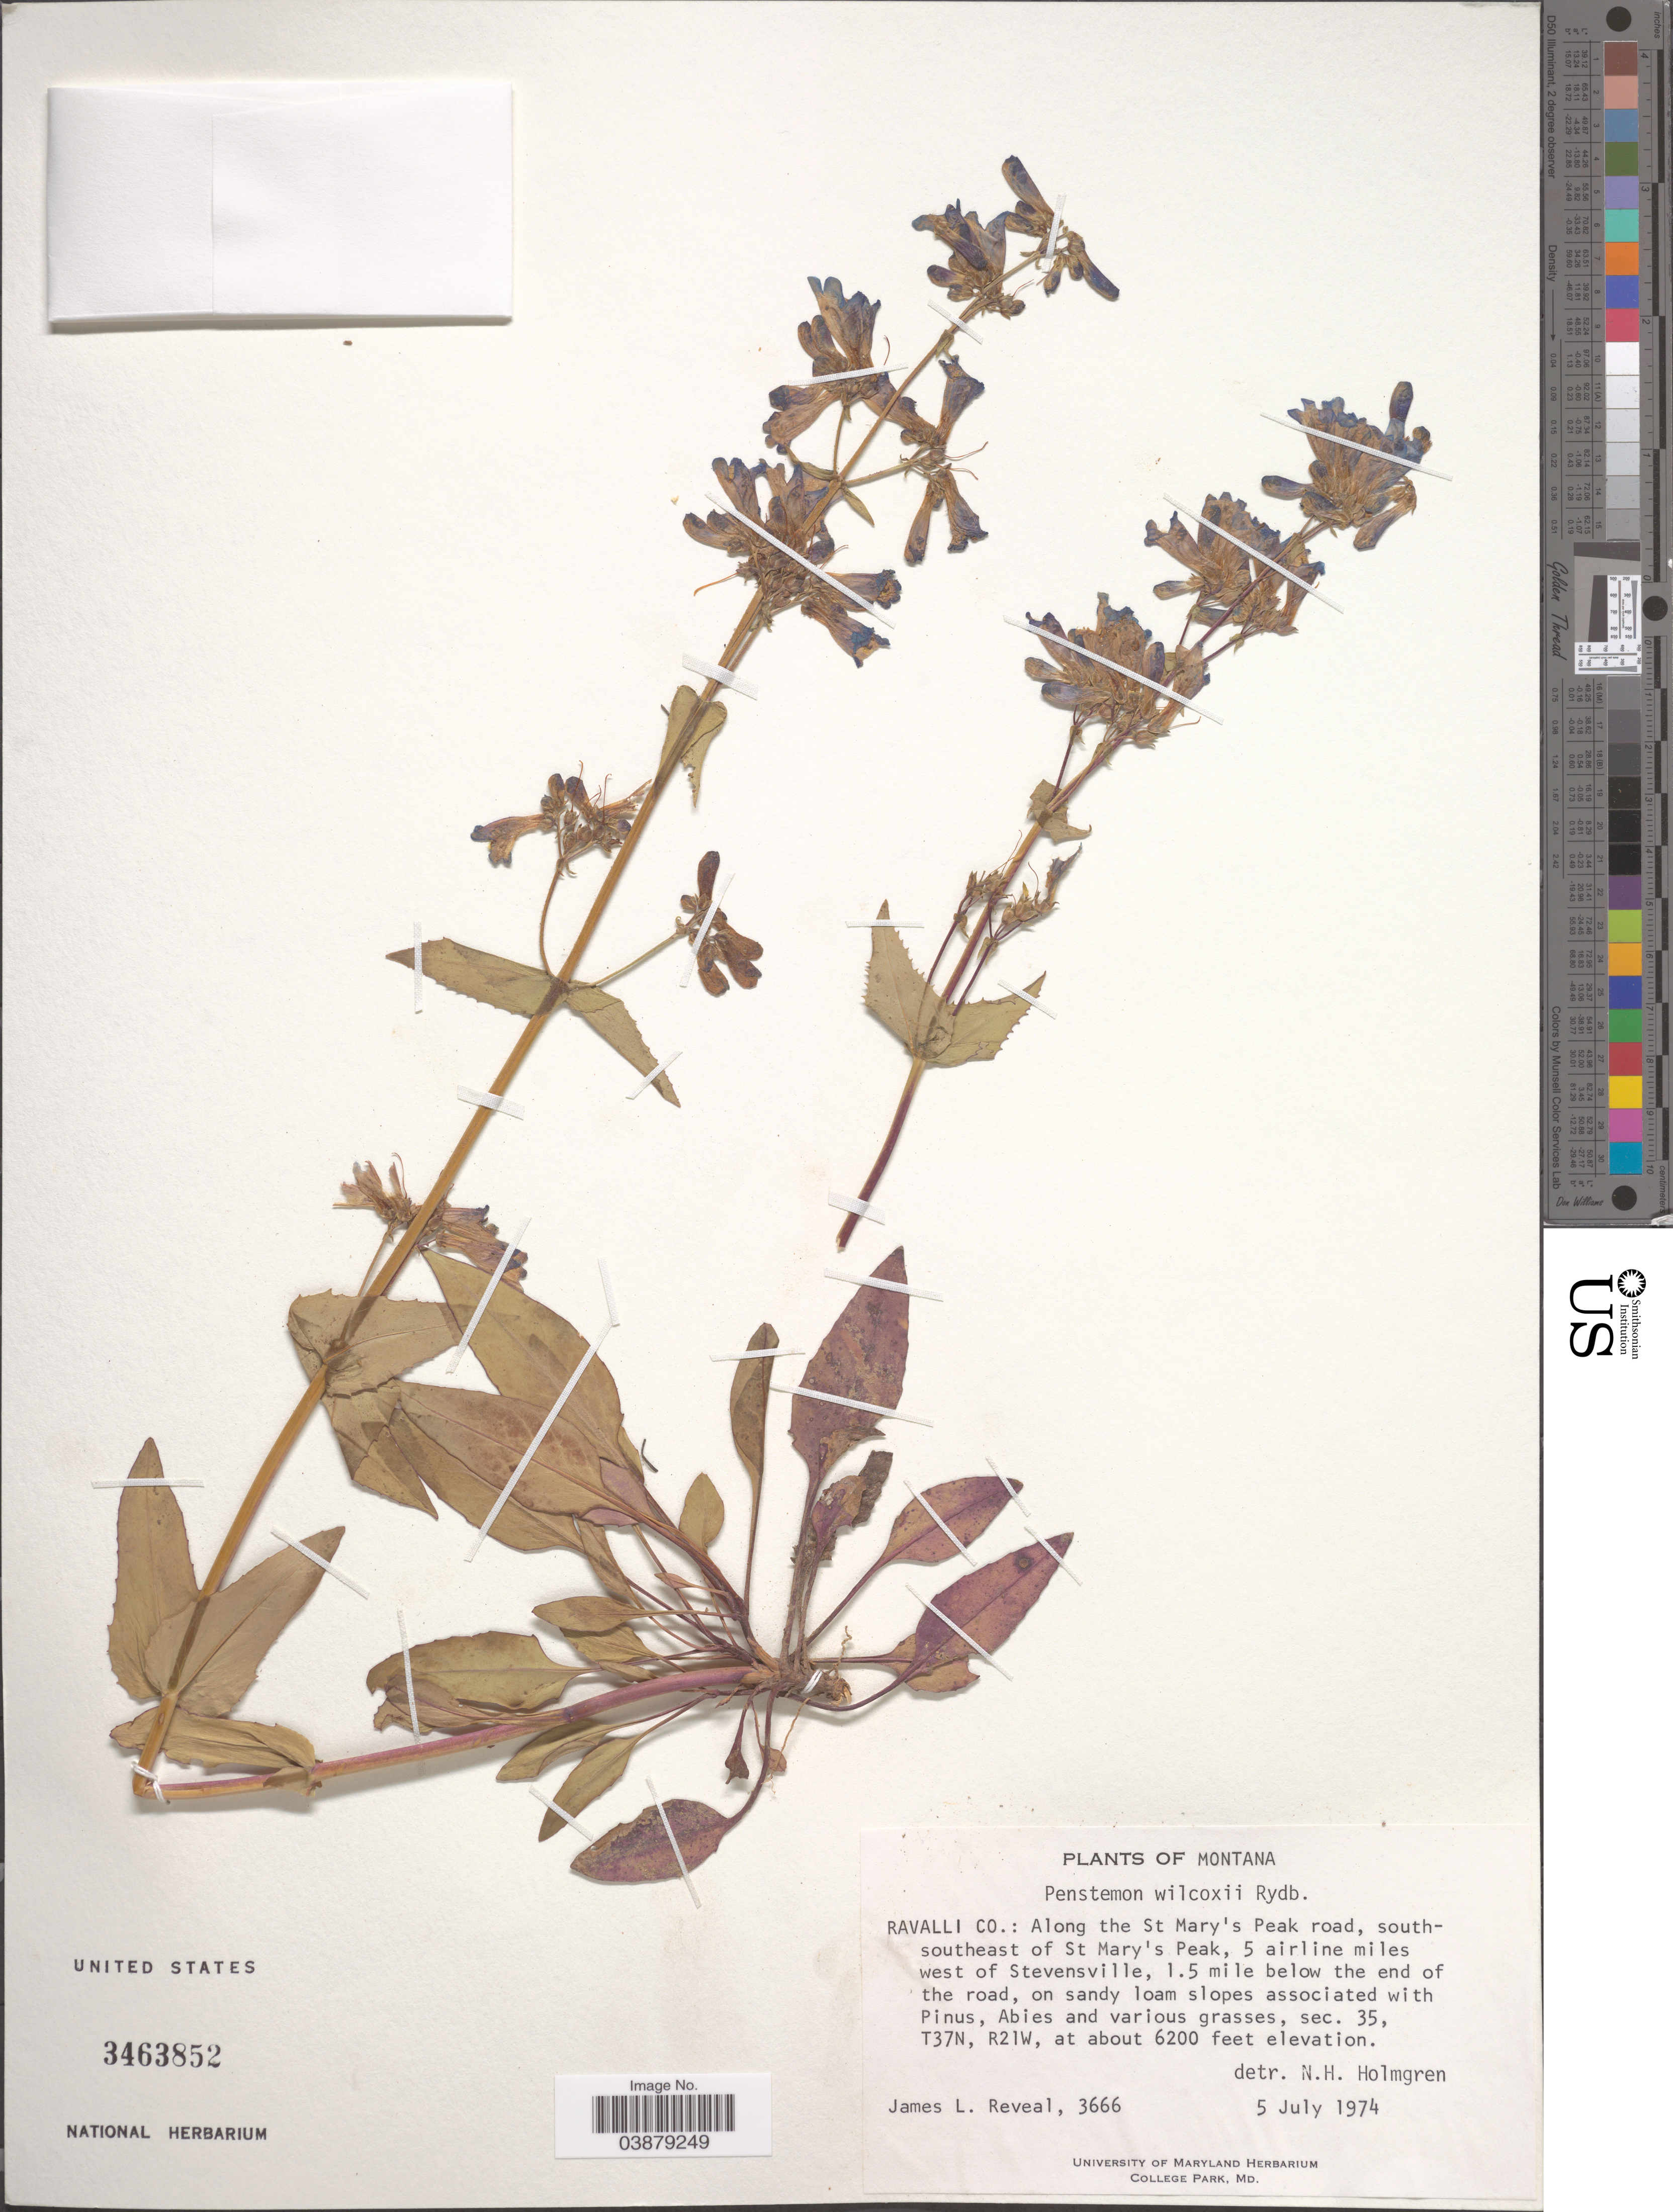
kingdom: Plantae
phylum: Tracheophyta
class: Magnoliopsida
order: Lamiales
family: Plantaginaceae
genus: Penstemon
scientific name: Penstemon wilcoxii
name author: Rydb.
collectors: J. L. Reveal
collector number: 3666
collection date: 1974-07-05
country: United States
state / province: Montana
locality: Ravalli Co.: Along the St. Mary's Peak road, south-southeast of St Mary's Peak, 5 airline miles west of Stevensville, 1.5 mile below the end of the road. Sec. 35, T37N, R21W.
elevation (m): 1890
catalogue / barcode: US 3463852